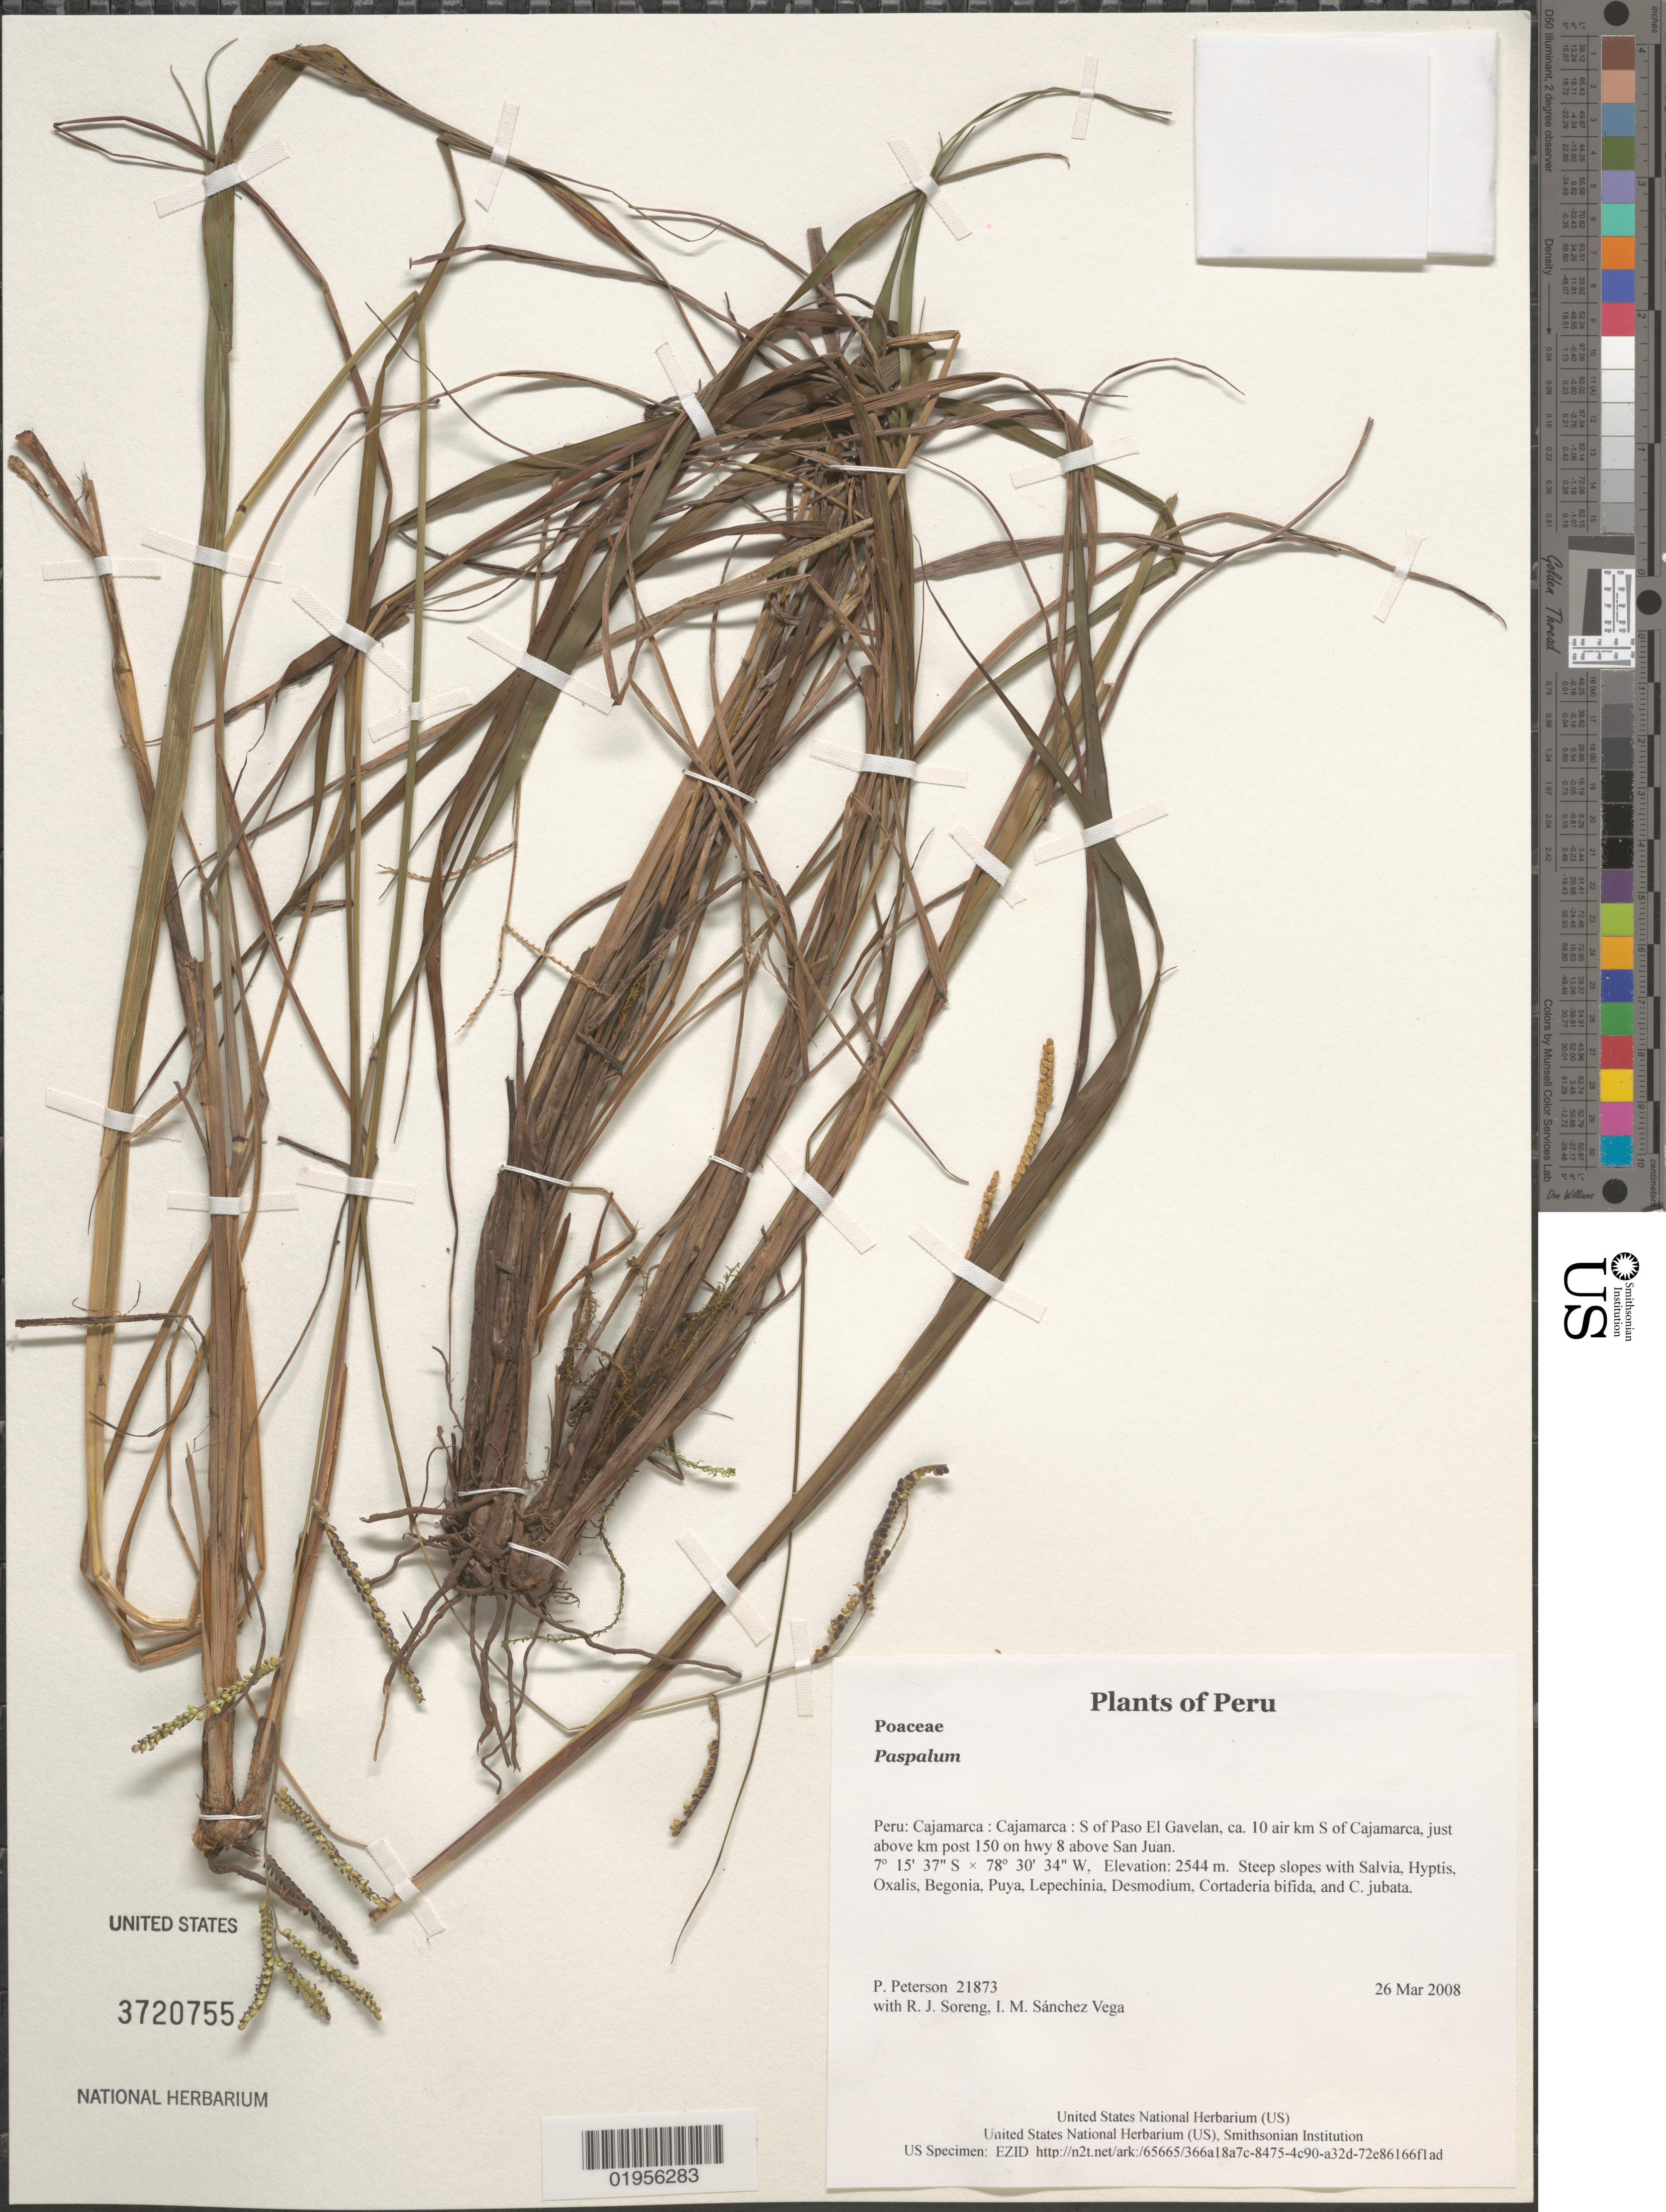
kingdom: Plantae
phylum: Tracheophyta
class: Liliopsida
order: Poales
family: Poaceae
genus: Paspalum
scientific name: Paspalum sp.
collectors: P. M. Peterson, R. J. Soreng & I. M. Sánchez Vega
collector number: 21873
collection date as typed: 26 Mar 2008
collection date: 2008-03-26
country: Peru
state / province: Cajamarca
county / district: Cajamarca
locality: S of Paso El Gavelan, ca. 10 air km S of Cajamarca, just above km post 150 on hwy 8 above San Juan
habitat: Steep slopes with Salvia, Hyptis, Oxalis, Begonia, Puya, Lepechinia, Desmodium, Cortaderia bifida, and C. jubata.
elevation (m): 2544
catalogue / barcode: US 3720755